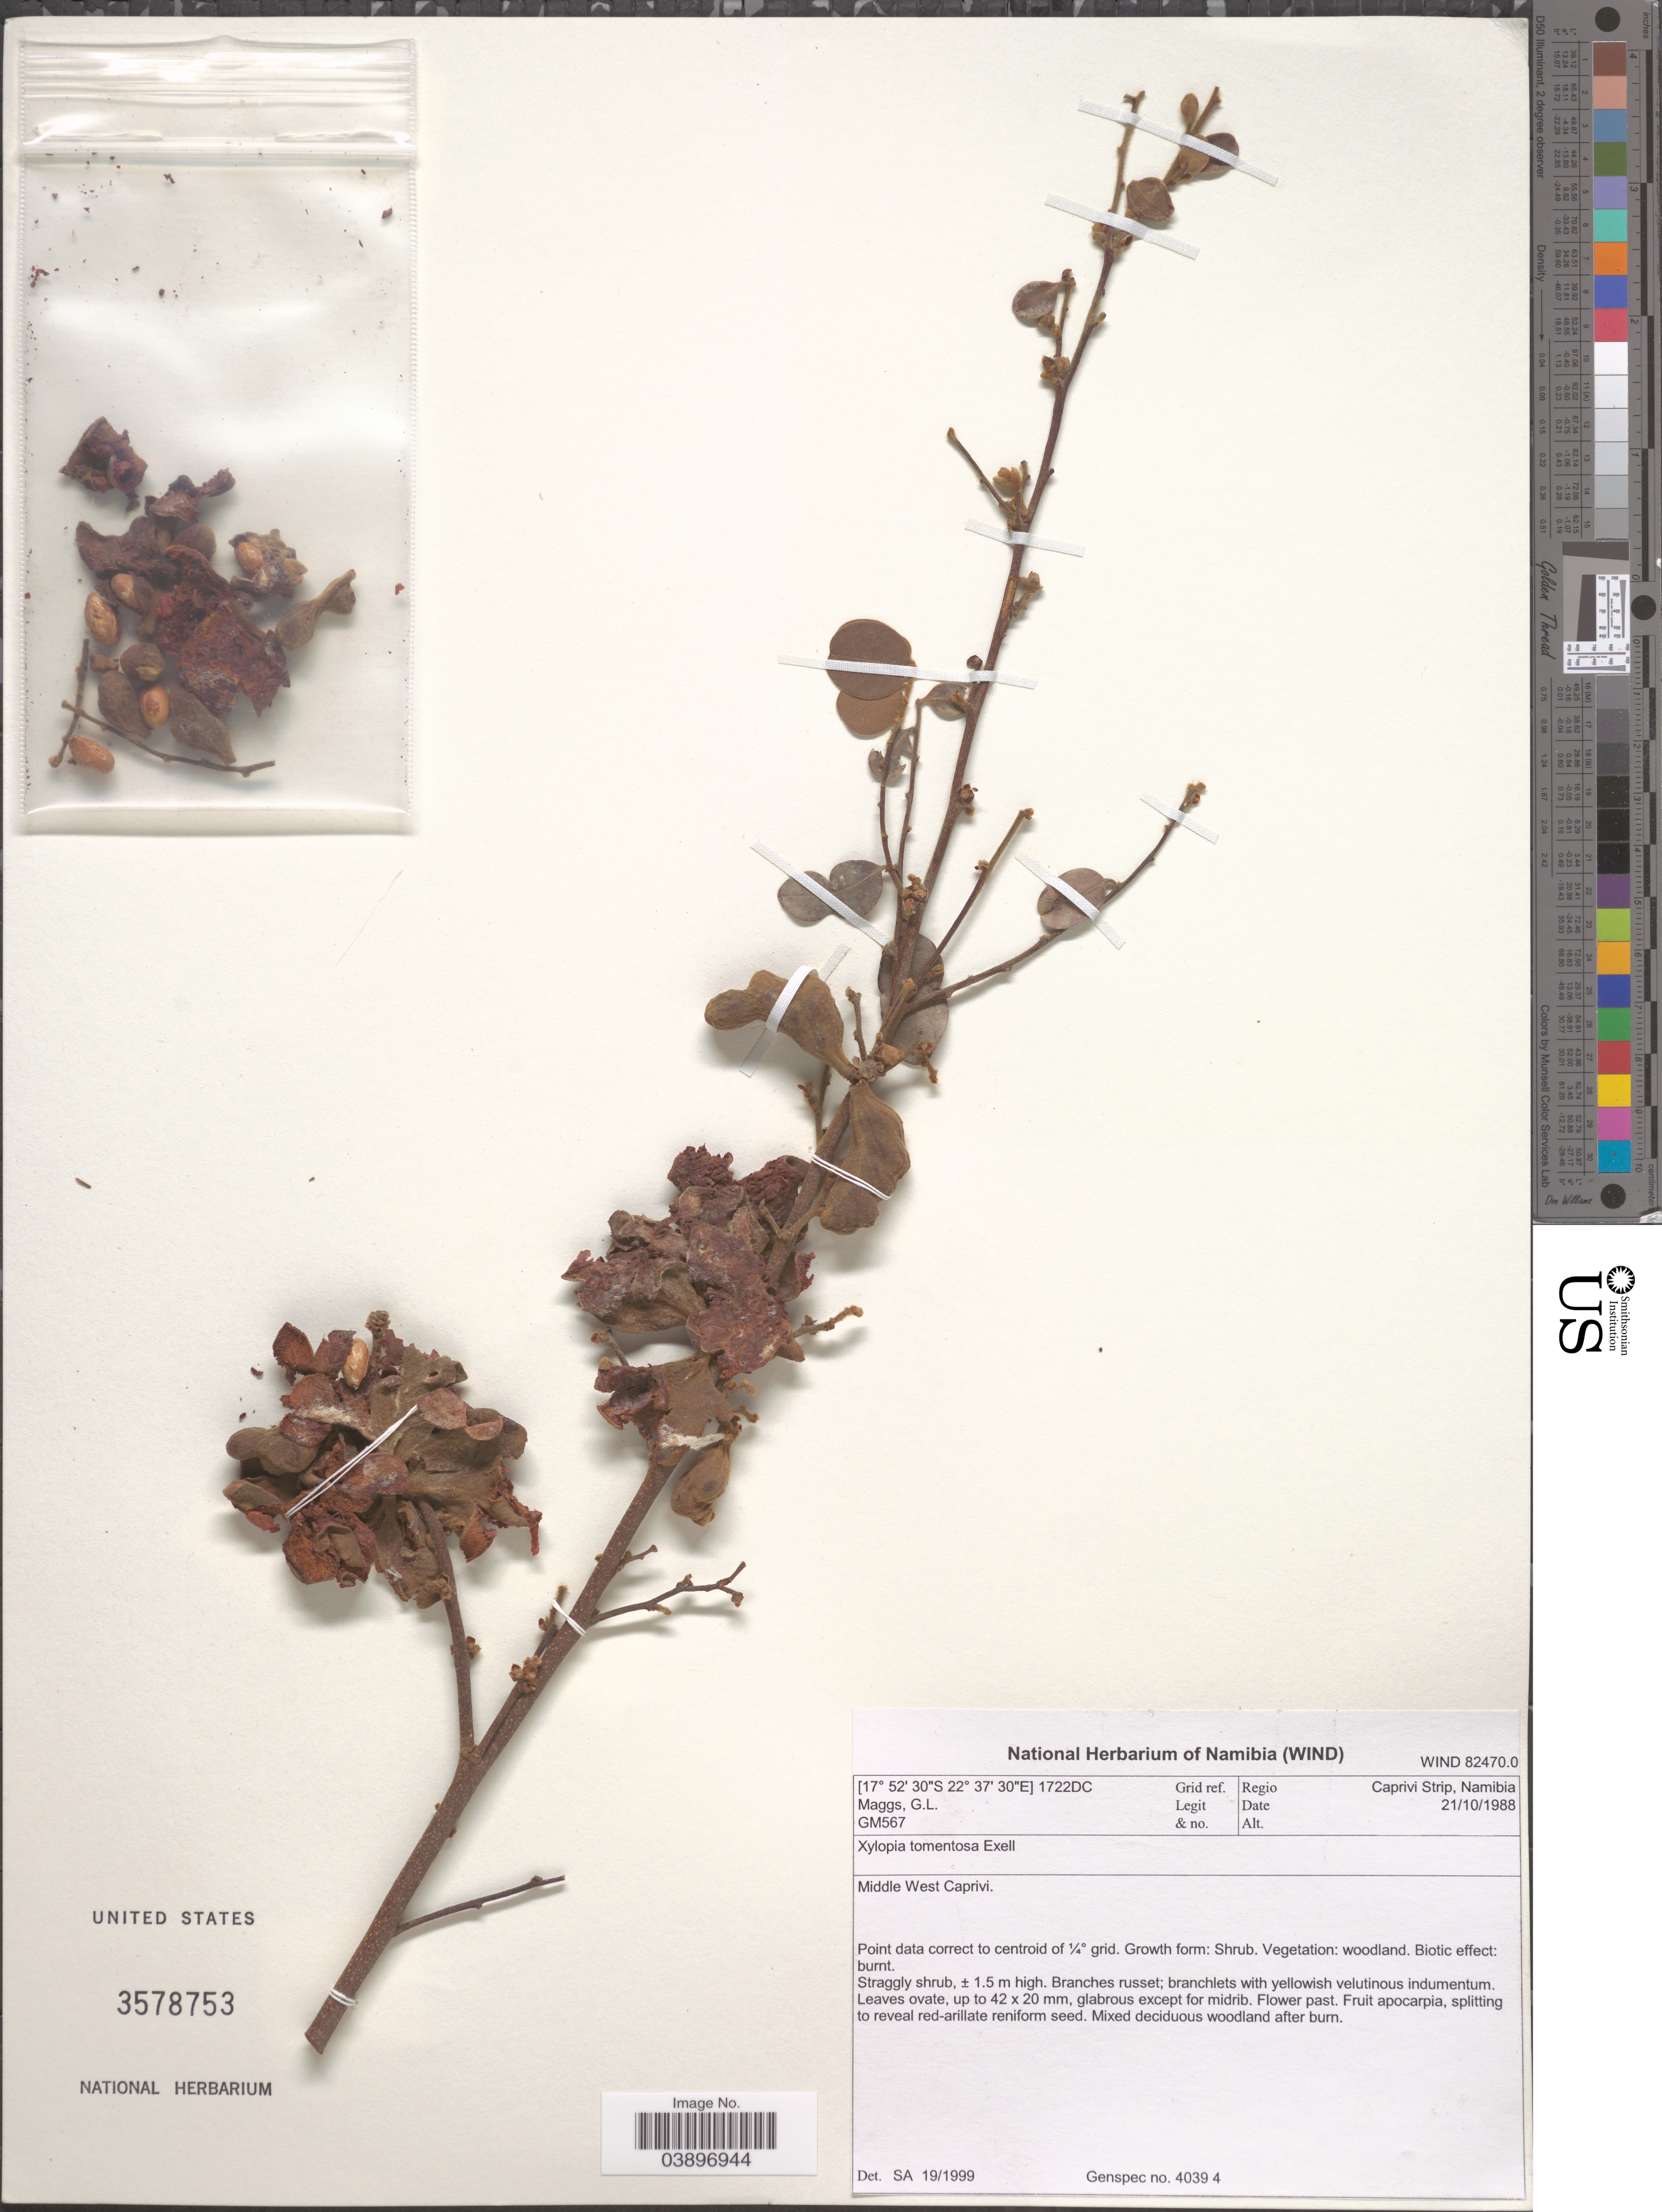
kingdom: Plantae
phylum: Tracheophyta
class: Magnoliopsida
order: Magnoliales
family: Annonaceae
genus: Xylopia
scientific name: Xylopia tomentosa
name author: Exell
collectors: G. Maggs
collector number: GM567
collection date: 1988-10-21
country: Namibia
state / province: Caprivi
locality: Regio Caprivi Strip. Grid ref. 1722DC. Middle West Caprivi.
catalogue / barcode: US 3578753